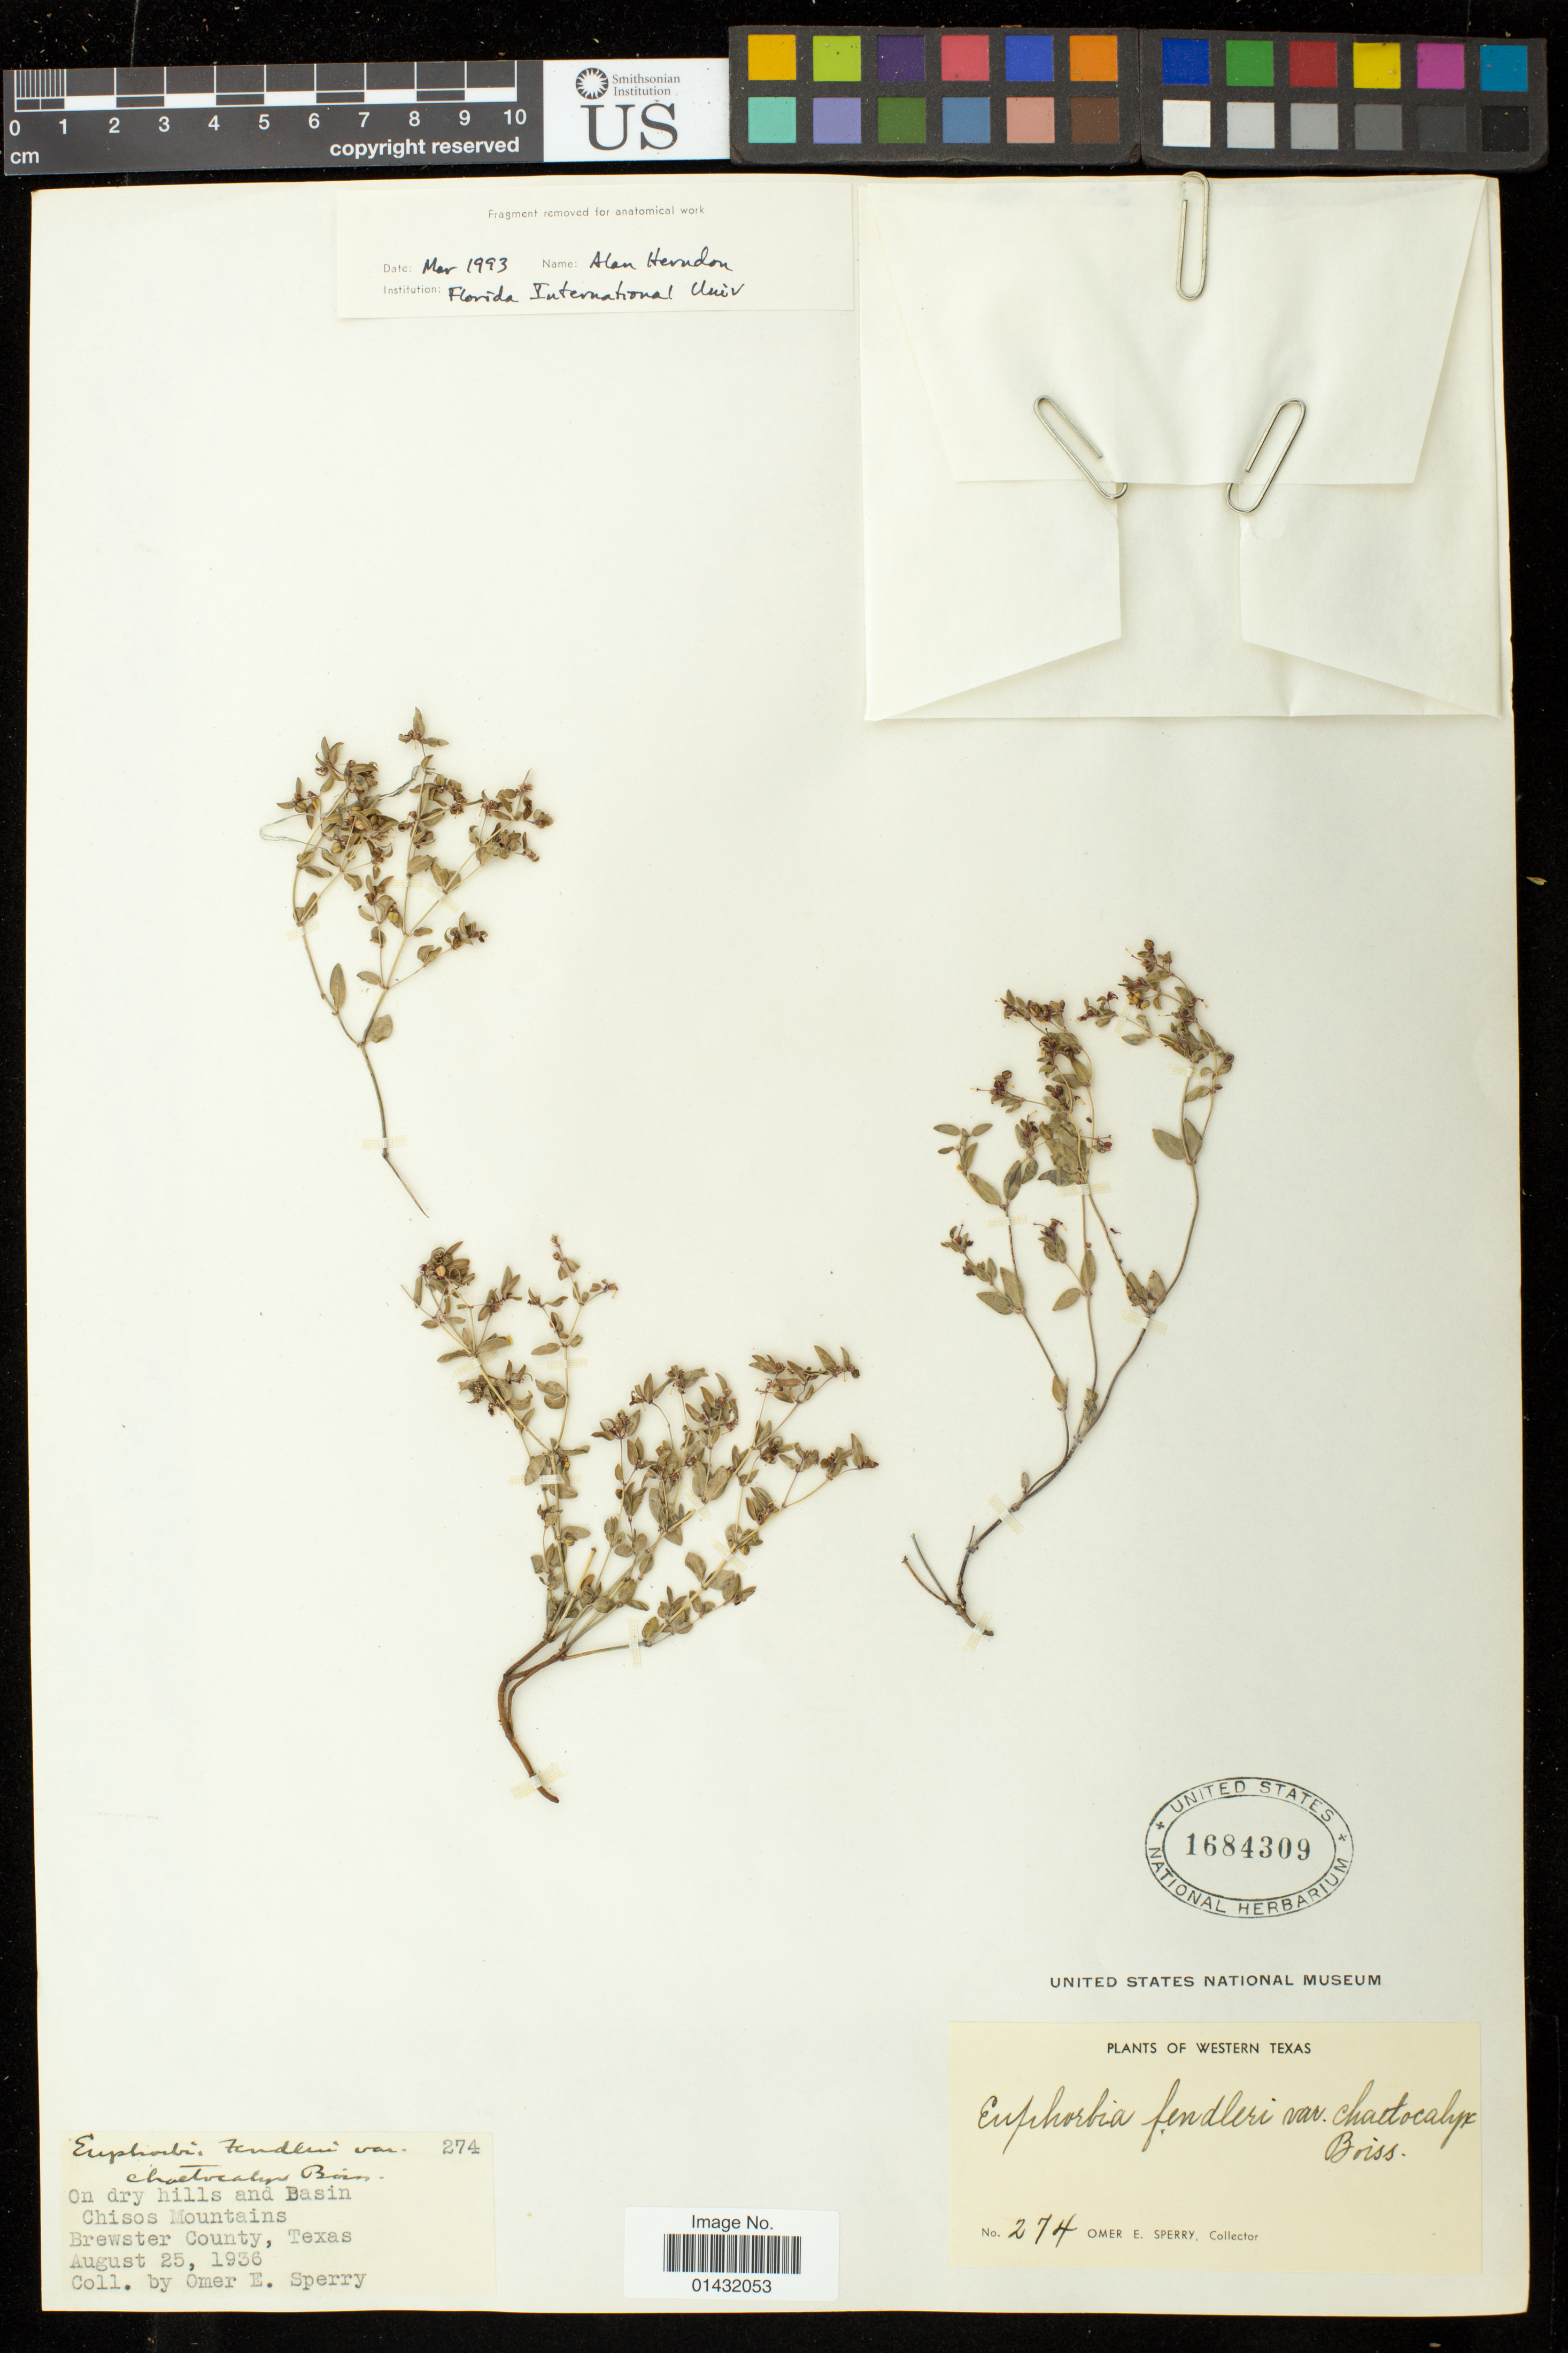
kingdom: Plantae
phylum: Tracheophyta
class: Magnoliopsida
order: Malpighiales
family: Euphorbiaceae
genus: Euphorbia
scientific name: Euphorbia chaetocalyx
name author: Tidestr.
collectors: O. E. Sperry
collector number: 274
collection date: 1936-08-25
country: United States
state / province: Texas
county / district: Brewster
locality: Chisos Mountains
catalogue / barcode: US 1684309